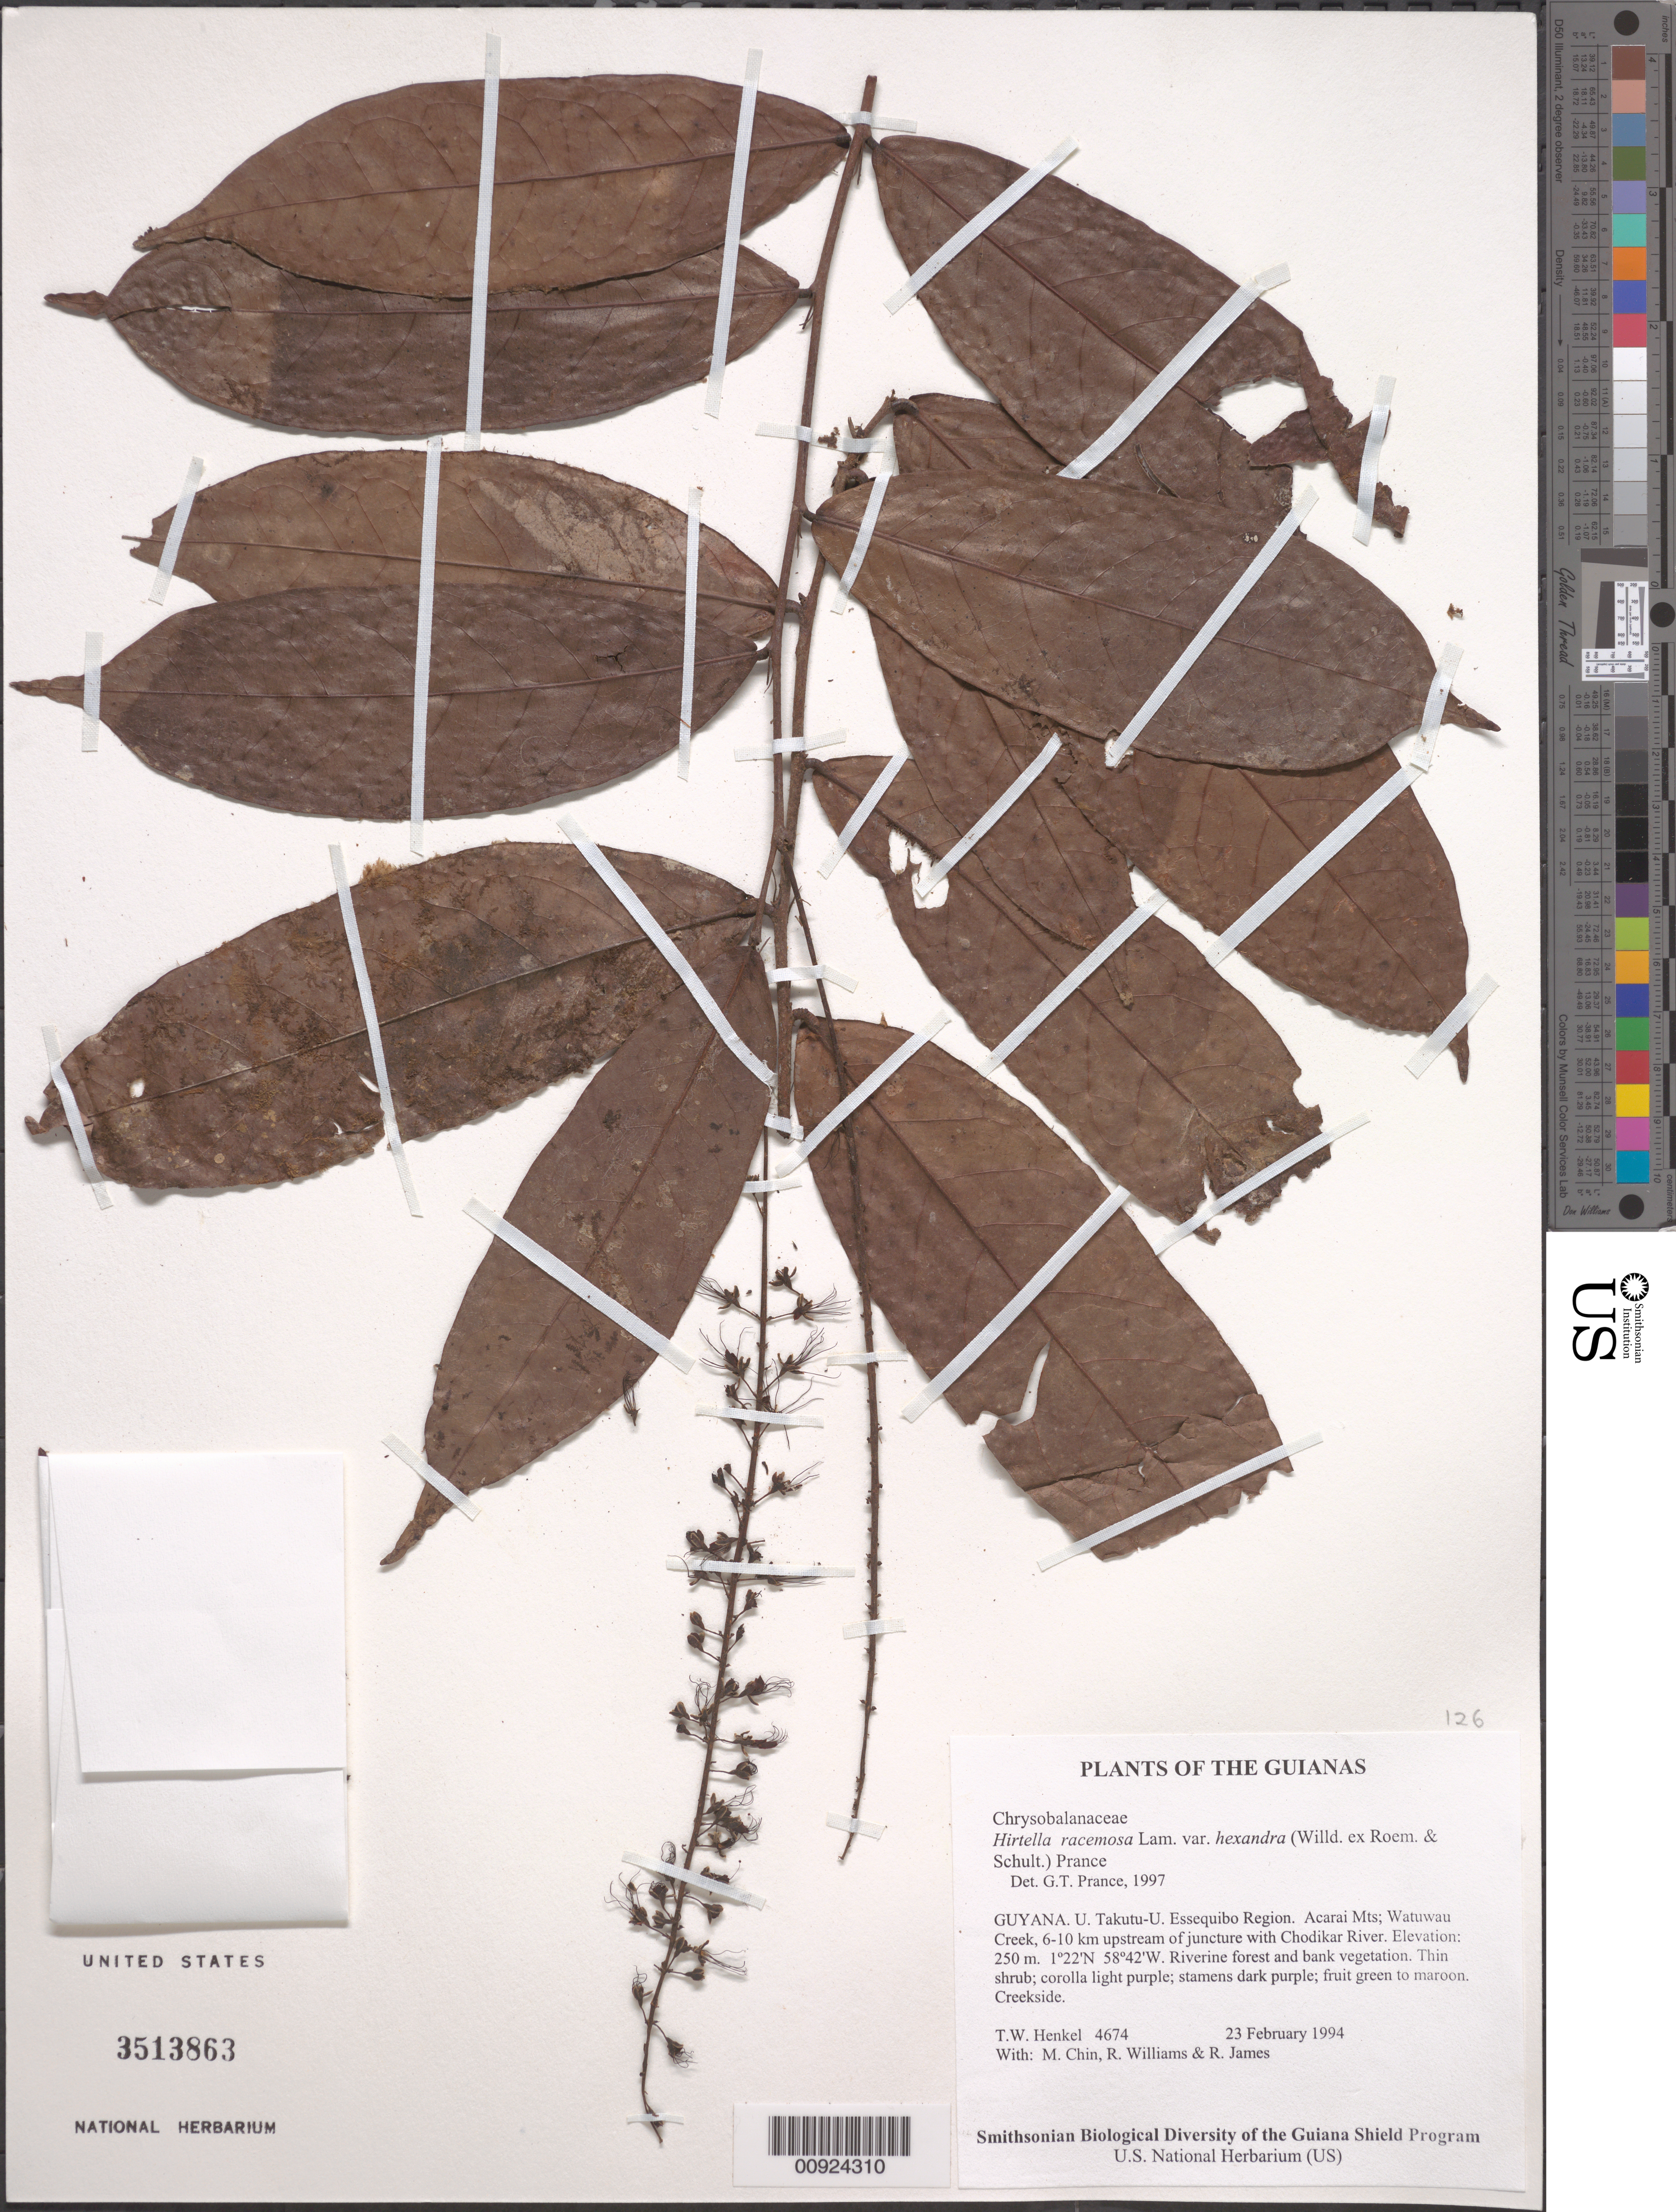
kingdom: Plantae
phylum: Tracheophyta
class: Magnoliopsida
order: Malpighiales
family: Chrysobalanaceae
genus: Hirtella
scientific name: Hirtella racemosa var. hexandra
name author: (Willd. ex Roem. & Schult.) Prance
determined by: Prance, G. T.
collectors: T. Henkel, M. Chin, R. Williams & R. James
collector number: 4674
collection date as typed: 23 February 1994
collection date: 1994-02-23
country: Guyana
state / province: U. Takutu-U. Essequibo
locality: Acarai Mts; Watuwau Creek, 6-10 km upstream of juncture with Chodikar River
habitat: Riverine forest and bank vegetation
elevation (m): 250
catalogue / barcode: US 3513863